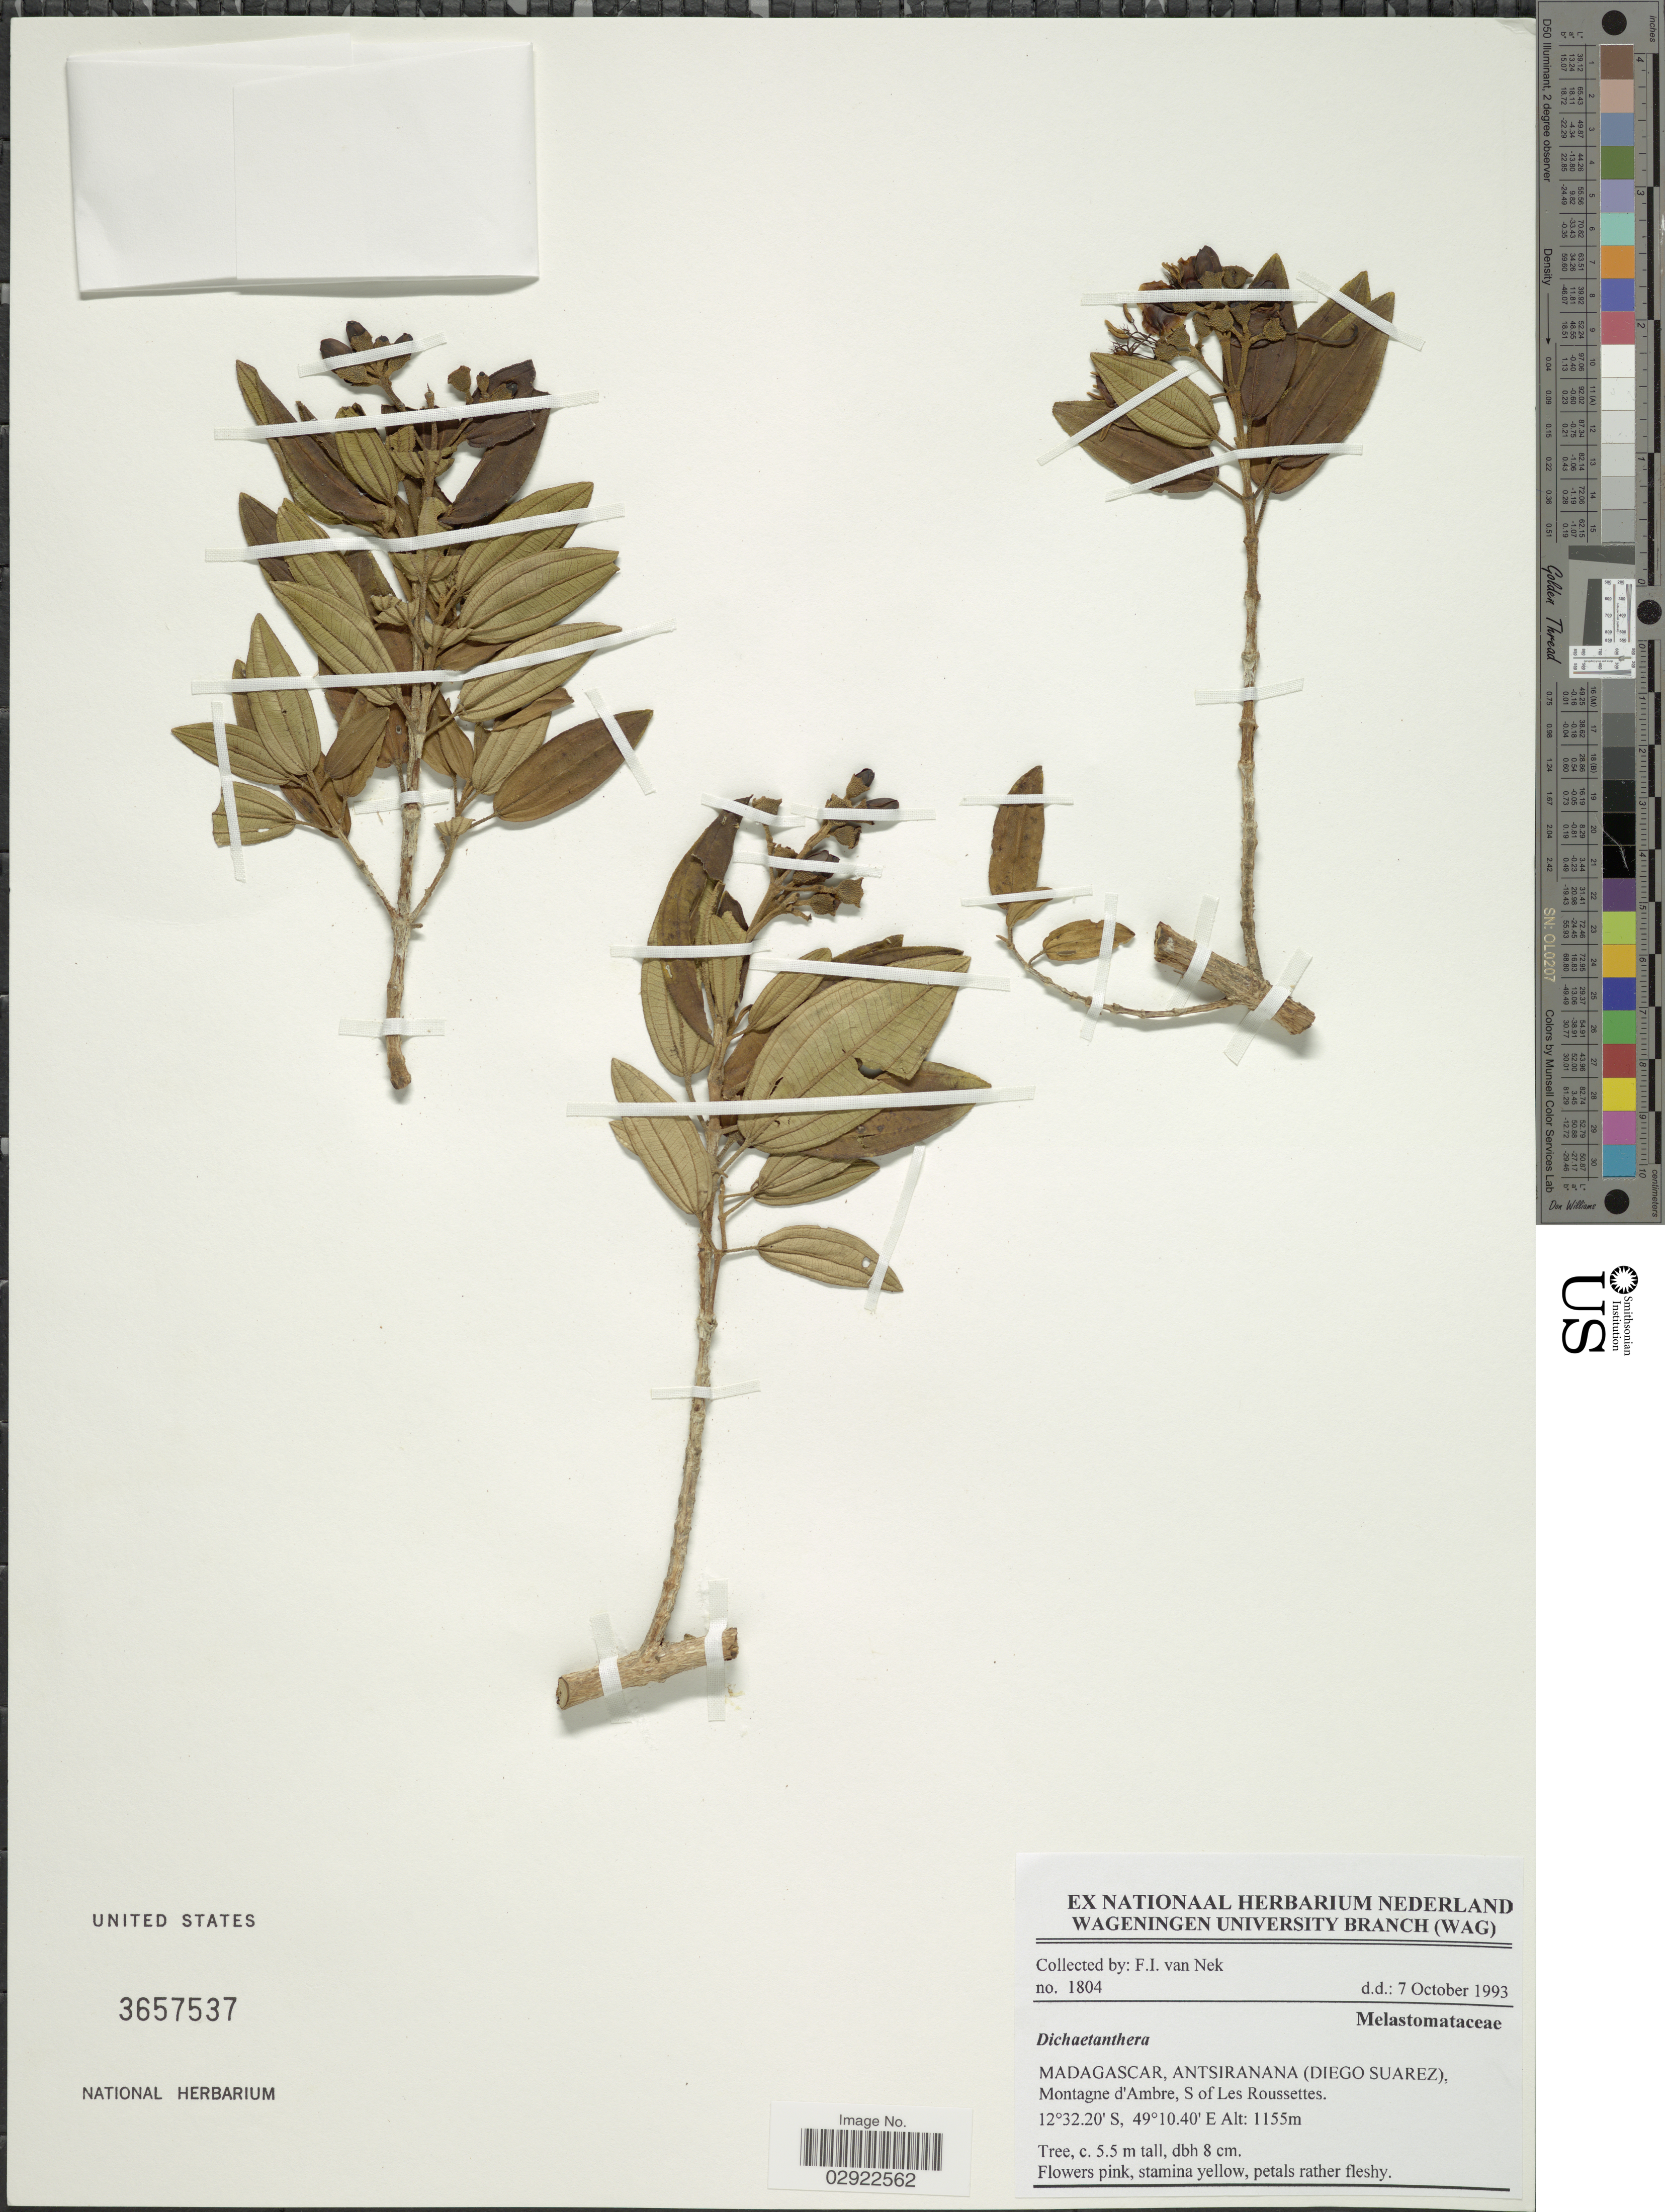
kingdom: Plantae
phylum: Tracheophyta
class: Magnoliopsida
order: Myrtales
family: Melastomataceae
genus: Dichaetanthera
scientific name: Dichaetanthera sp.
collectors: F. van Nek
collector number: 1804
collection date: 1993-10-07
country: Madagascar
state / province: Diana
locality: (Diego Suarez), Montagne d'Ambre, S of Les Roussettes.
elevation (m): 1155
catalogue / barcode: US 3657537